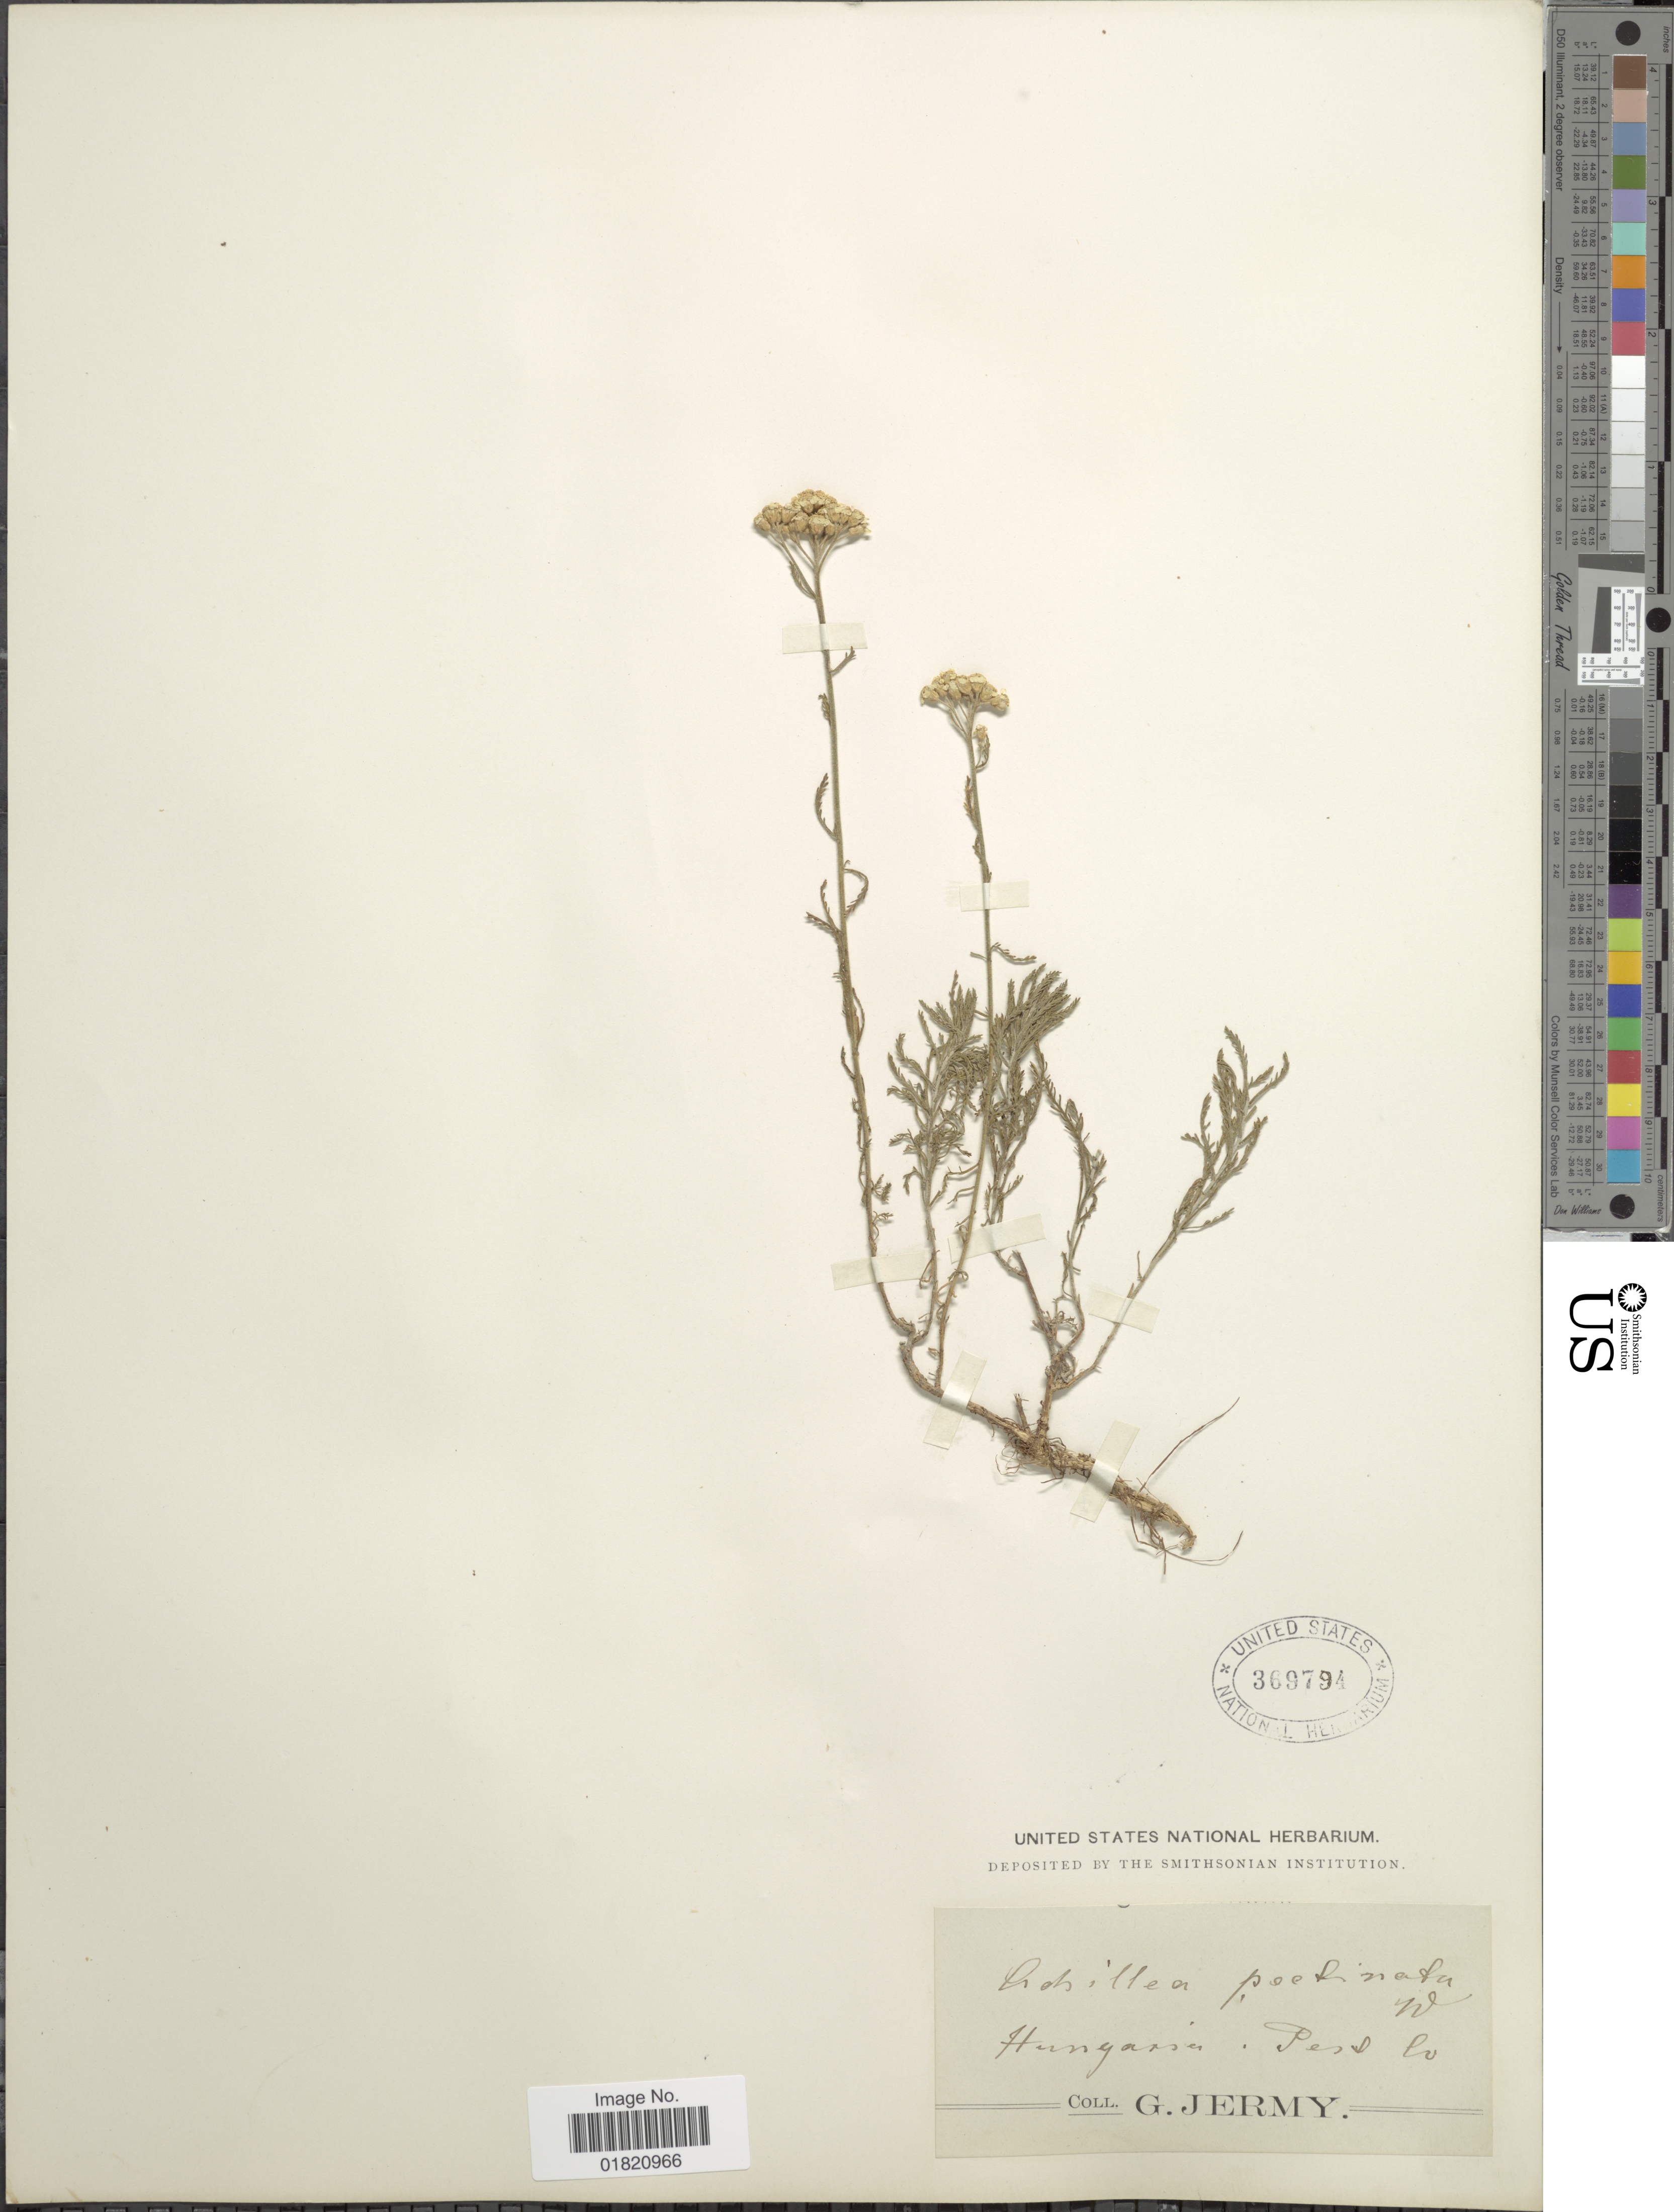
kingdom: Plantae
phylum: Tracheophyta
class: Magnoliopsida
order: Asterales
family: Asteraceae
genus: Achillea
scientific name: Achillea pectinata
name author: Willd.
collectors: G. Jermy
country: Hungary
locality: Pest Co [interpreted]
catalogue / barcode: US 369794